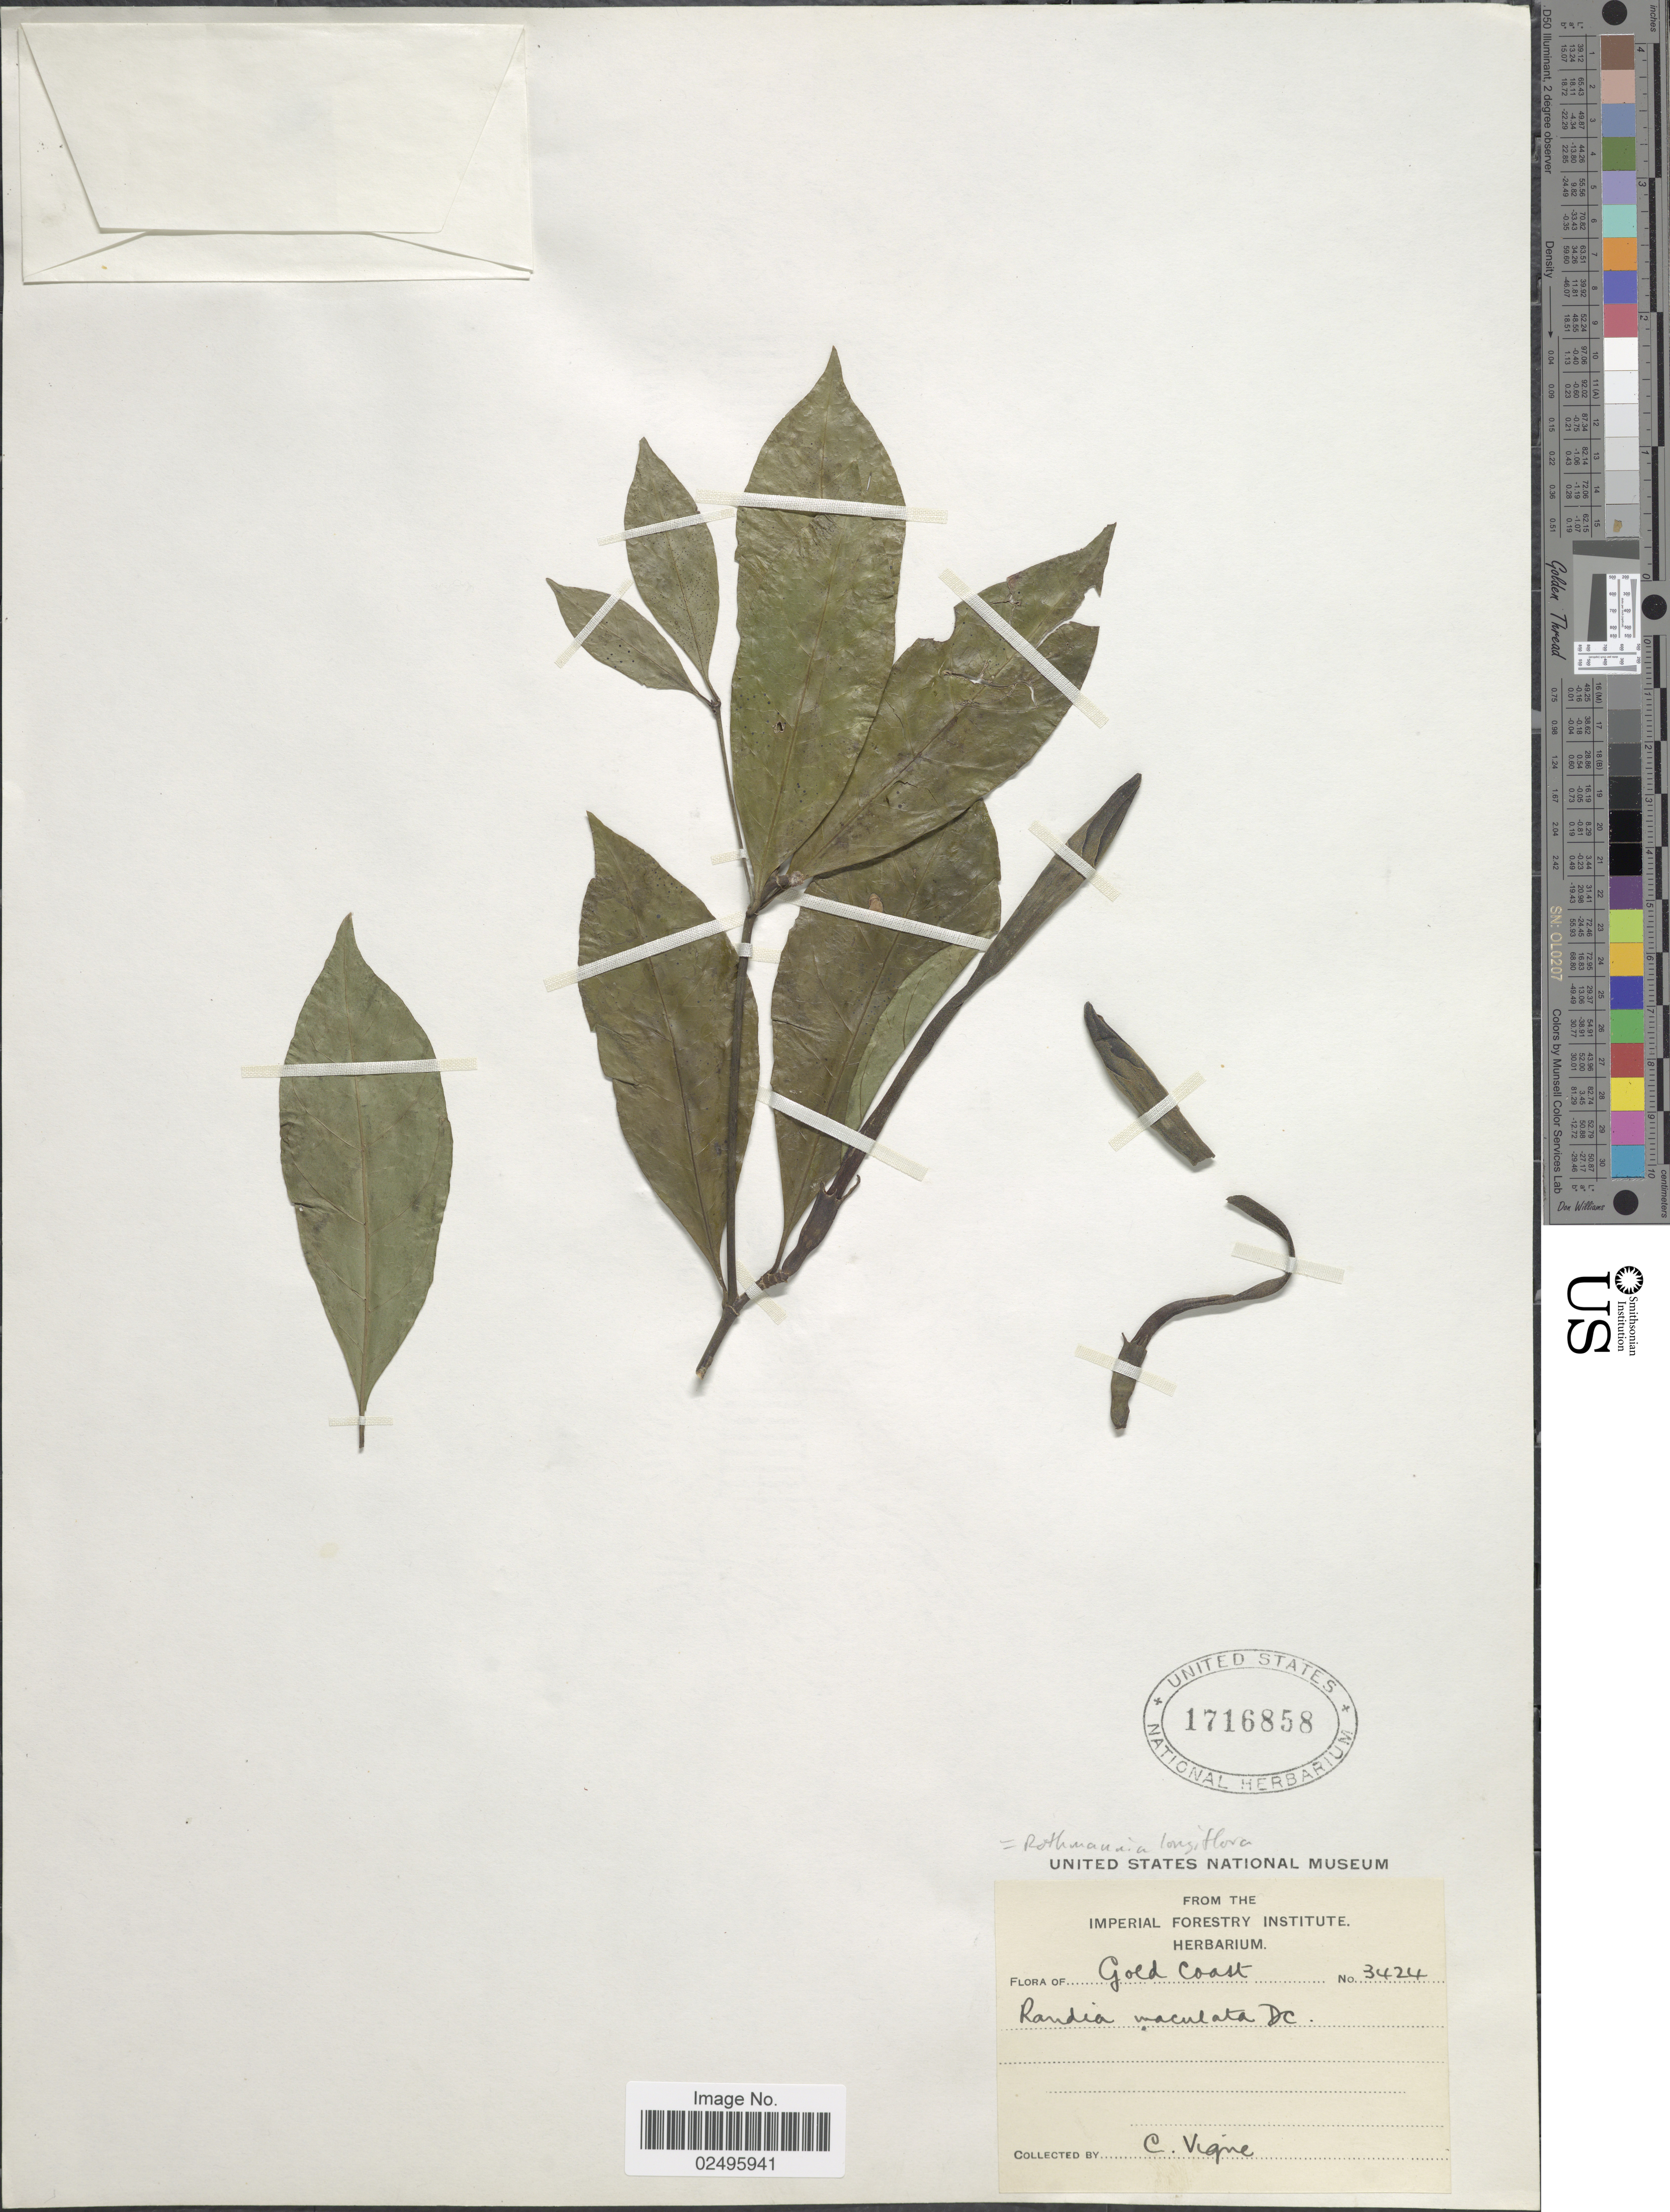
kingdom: Plantae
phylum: Tracheophyta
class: Magnoliopsida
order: Gentianales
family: Rubiaceae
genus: Rothmannia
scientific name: Rothmannia longiflora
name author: Salisb.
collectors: C. Vigne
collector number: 3424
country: Ghana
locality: Gold Coast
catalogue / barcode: US 1716858